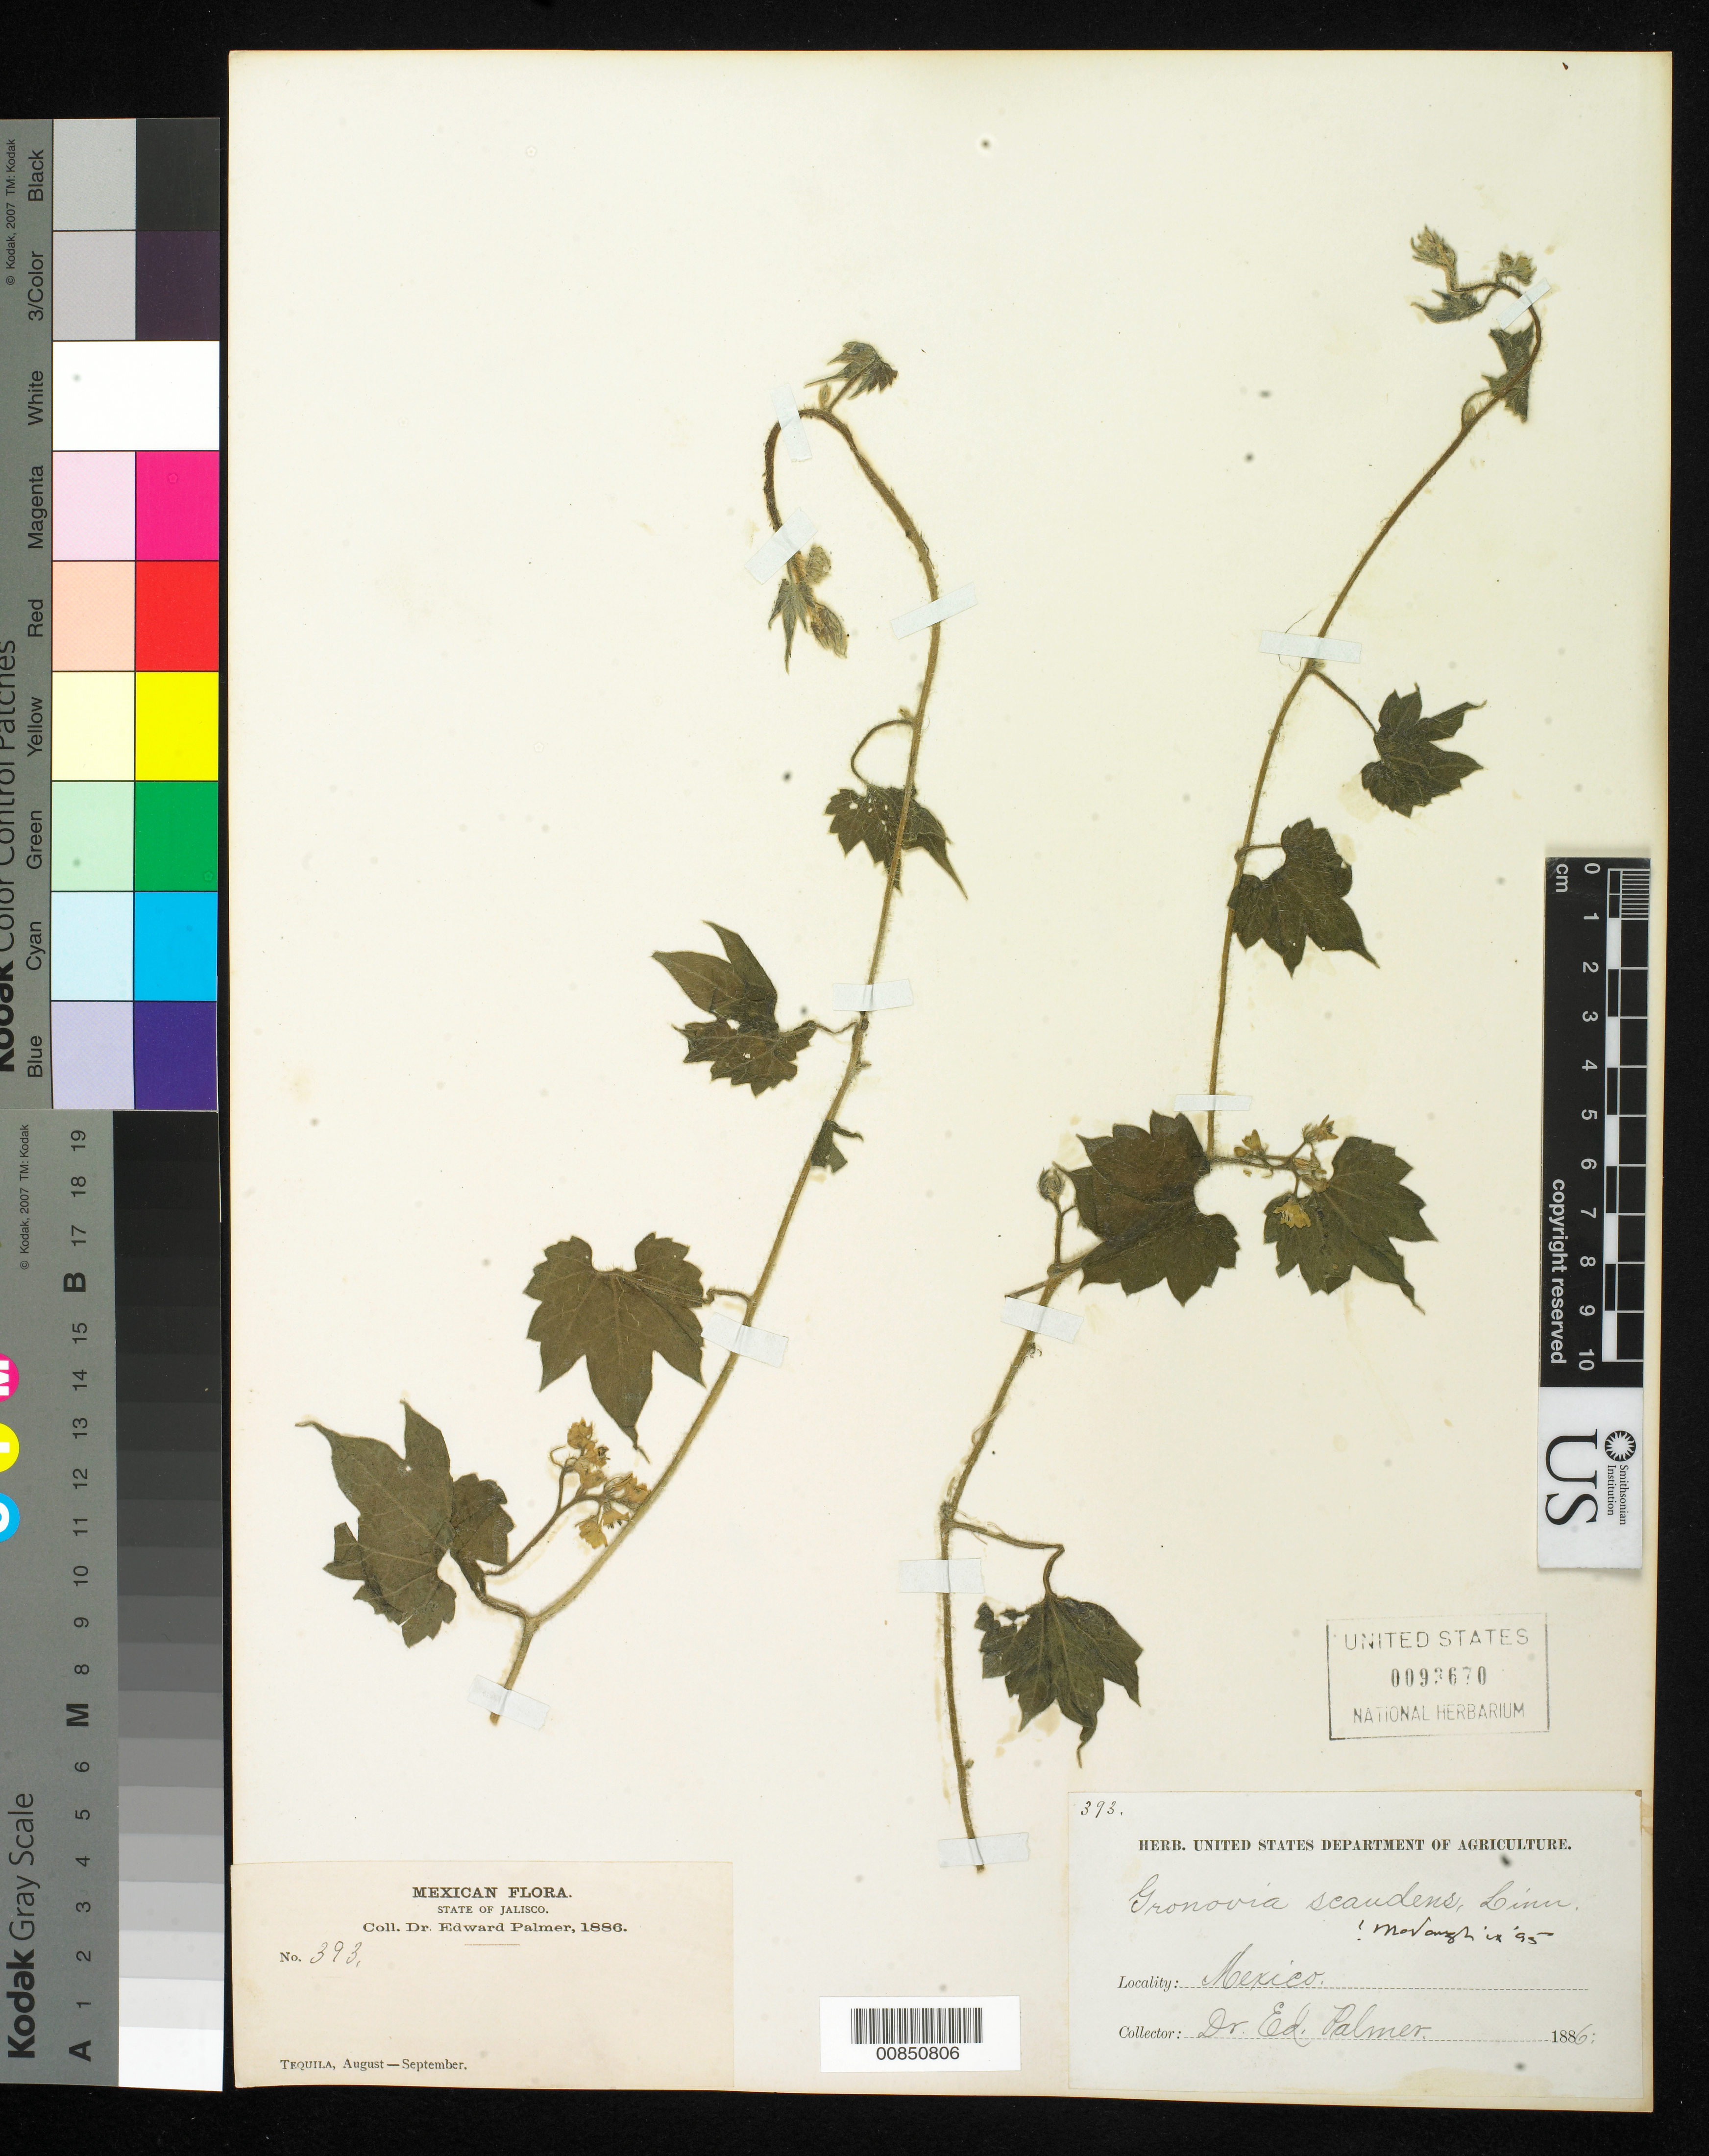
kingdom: Plantae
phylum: Tracheophyta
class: Magnoliopsida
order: Cornales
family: Loasaceae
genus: Gronovia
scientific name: Gronovia scandens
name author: L.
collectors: E. Palmer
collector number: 393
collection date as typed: Aug 1886 to -- Sep 1886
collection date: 1886-08/1886-09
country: Mexico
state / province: Jalisco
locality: Tequila, Jalisco.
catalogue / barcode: US 93670